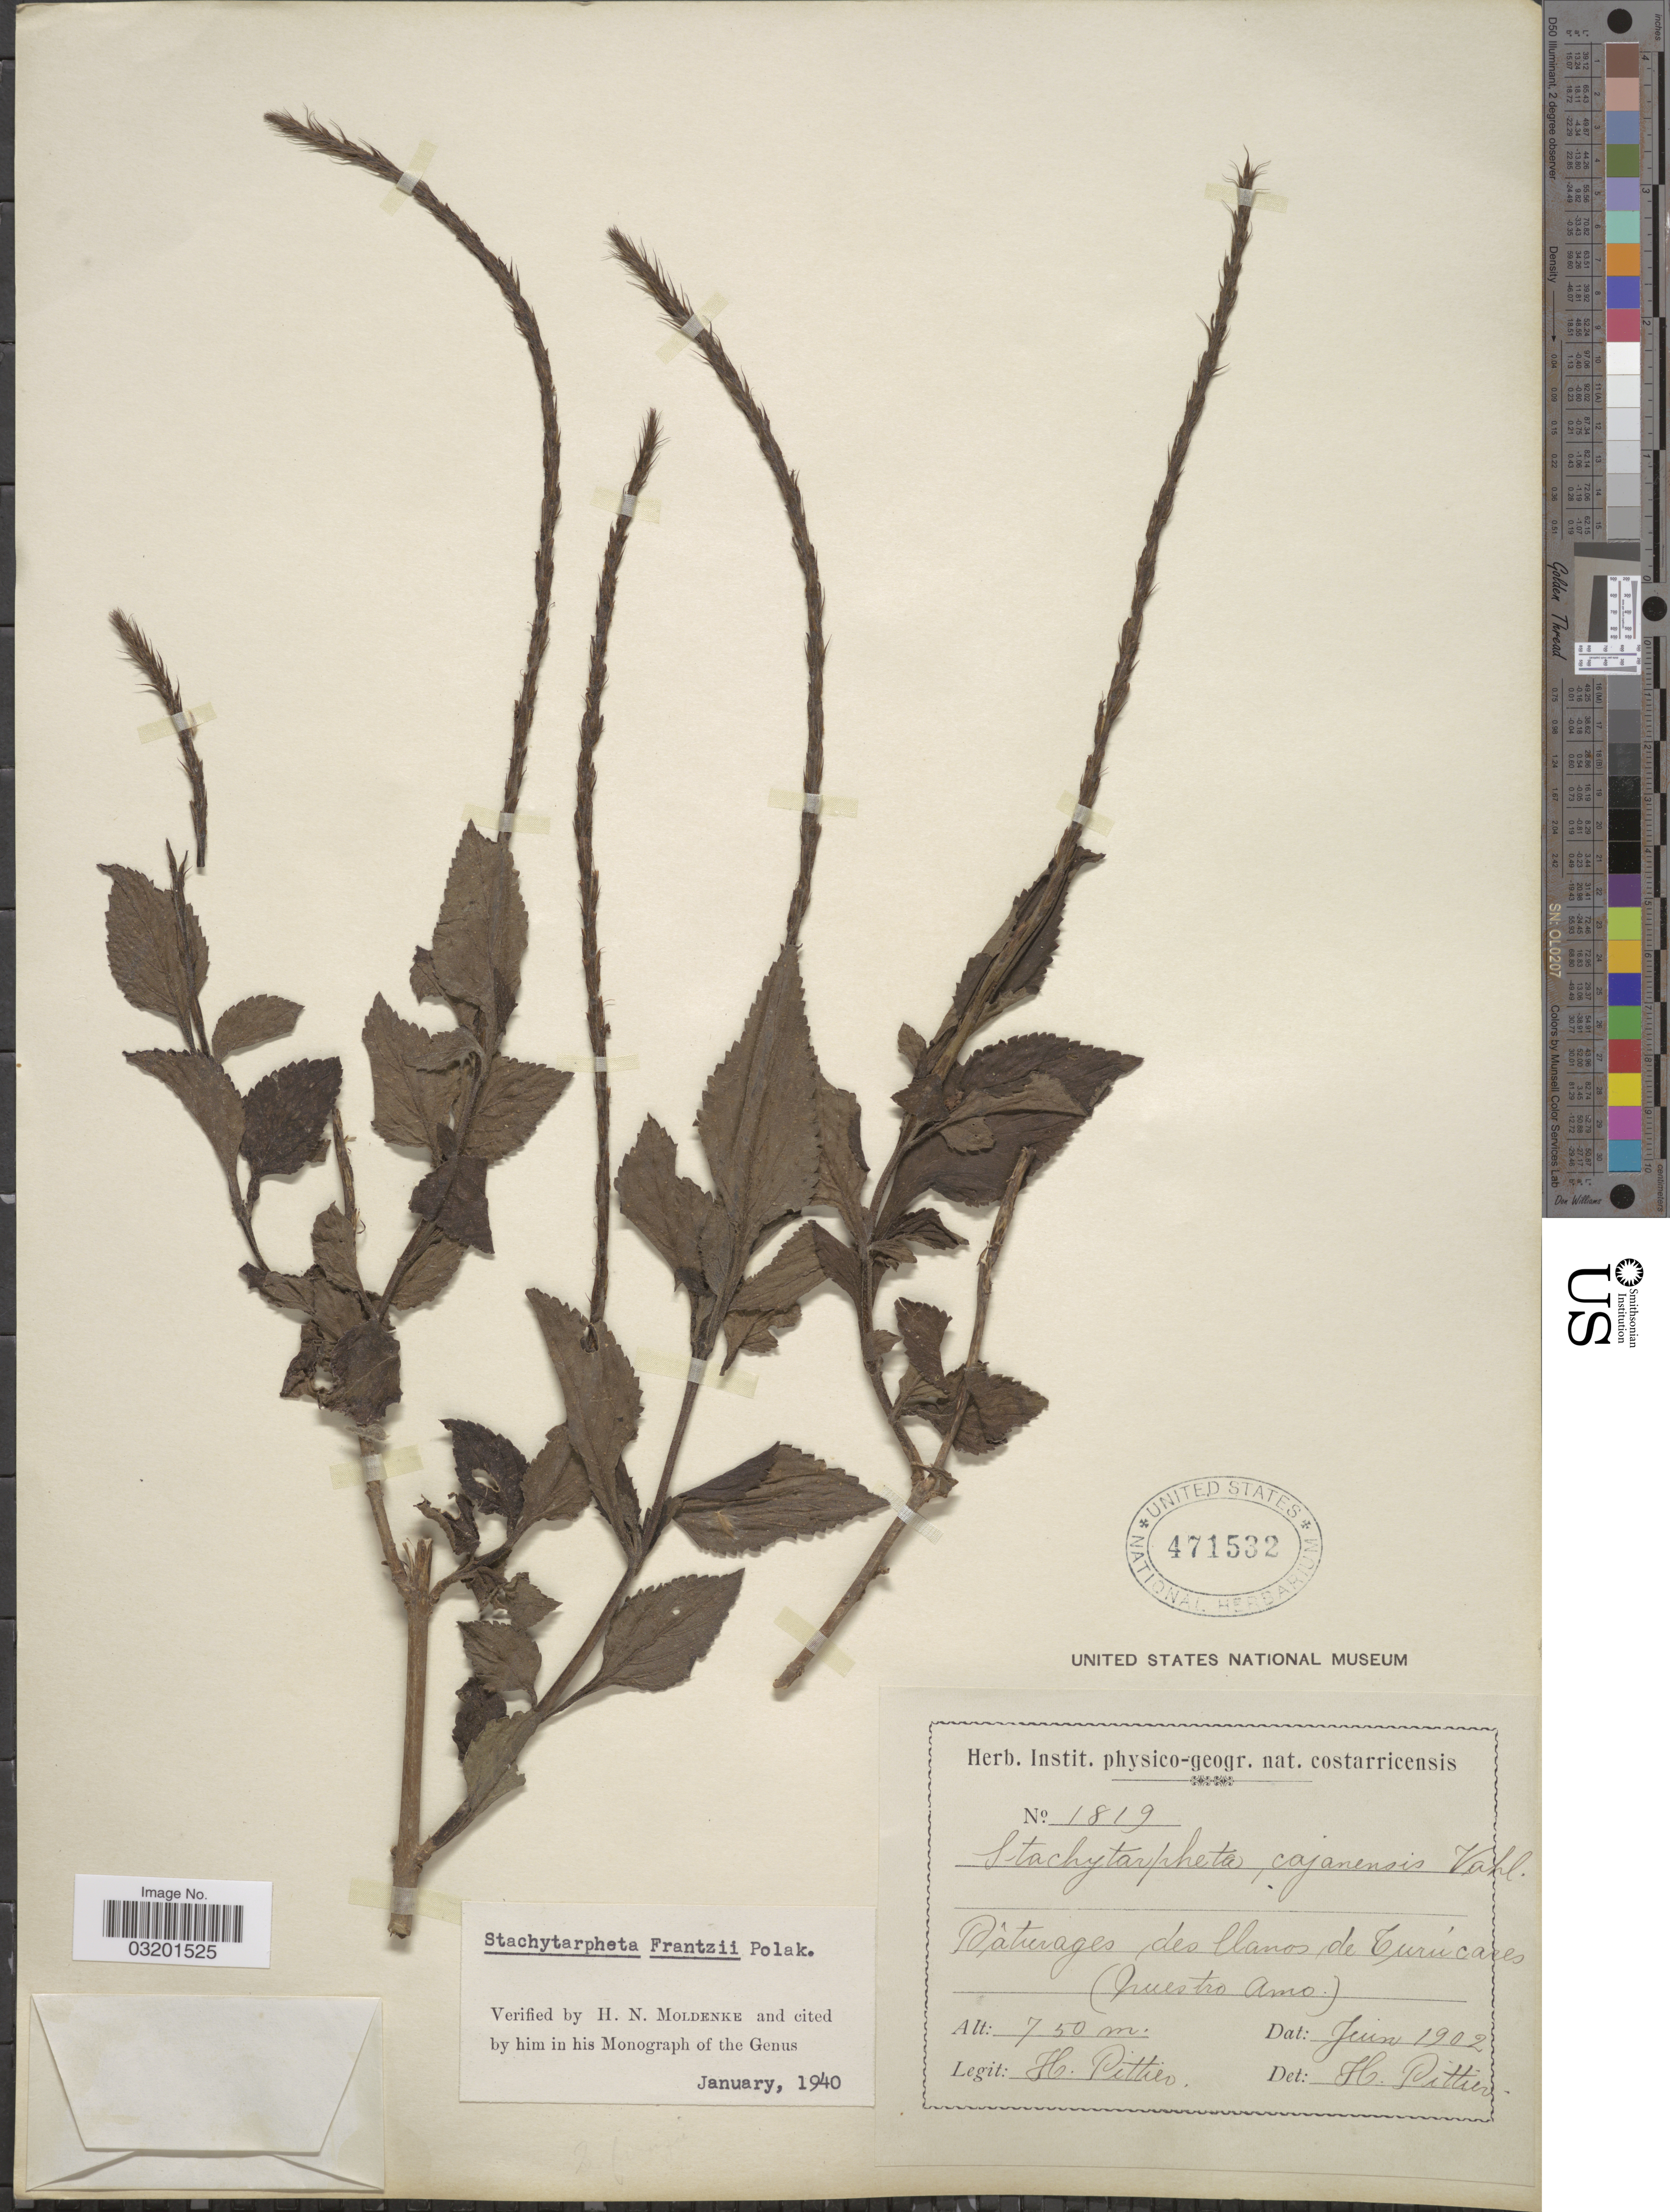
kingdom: Plantae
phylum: Tracheophyta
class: Magnoliopsida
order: Lamiales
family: Verbenaceae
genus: Stachytarpheta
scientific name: Stachytarpheta frantzii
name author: Pol.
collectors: H. F. Pittier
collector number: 1819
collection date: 1902-06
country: Costa Rica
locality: Pâturages des llanos de Turúcares. (Nuestro Amo.).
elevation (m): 750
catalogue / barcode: US 471532